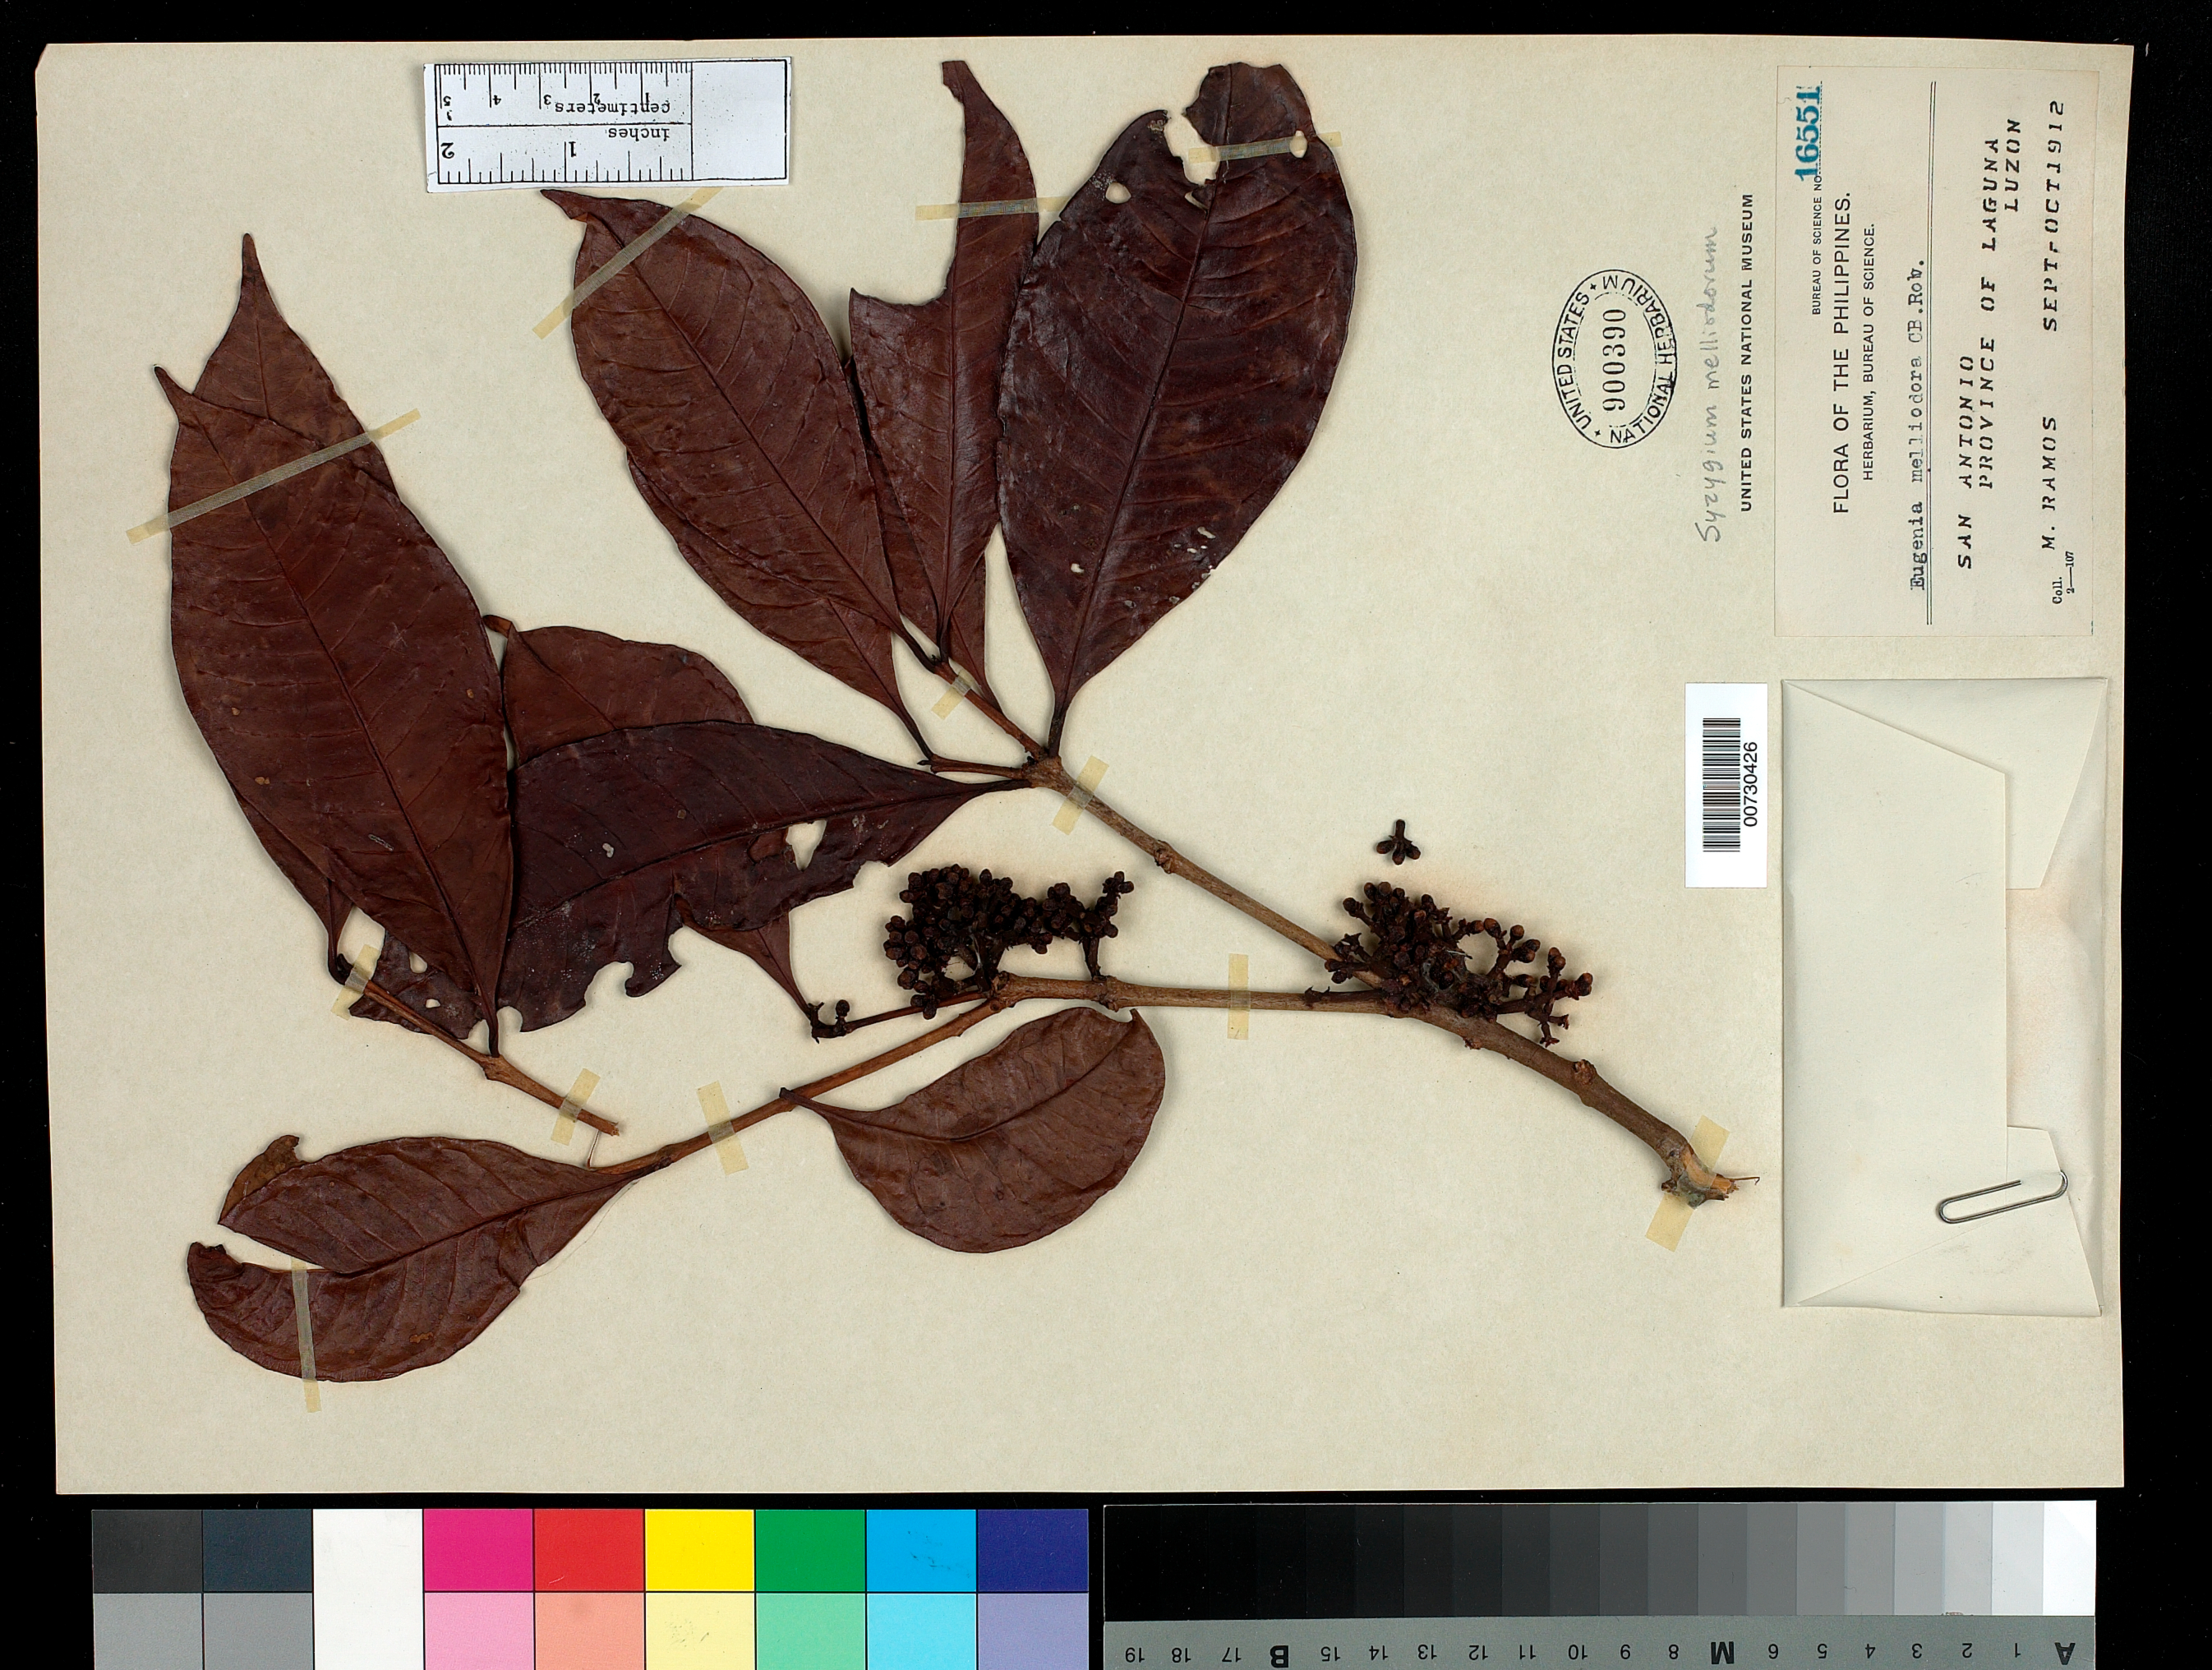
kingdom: Plantae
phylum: Tracheophyta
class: Magnoliopsida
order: Myrtales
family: Myrtaceae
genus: Syzygium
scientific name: Syzygium melliodorum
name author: (C.B. Rob.) Merr.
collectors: M. Ramos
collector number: Bur. Sci. 16551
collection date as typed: Sep 1912 to -- Oct 1912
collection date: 1912-09/1912-10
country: Philippines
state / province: Calabarzon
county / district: Laguna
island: Luzon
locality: San Antonio.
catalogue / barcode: US 900390